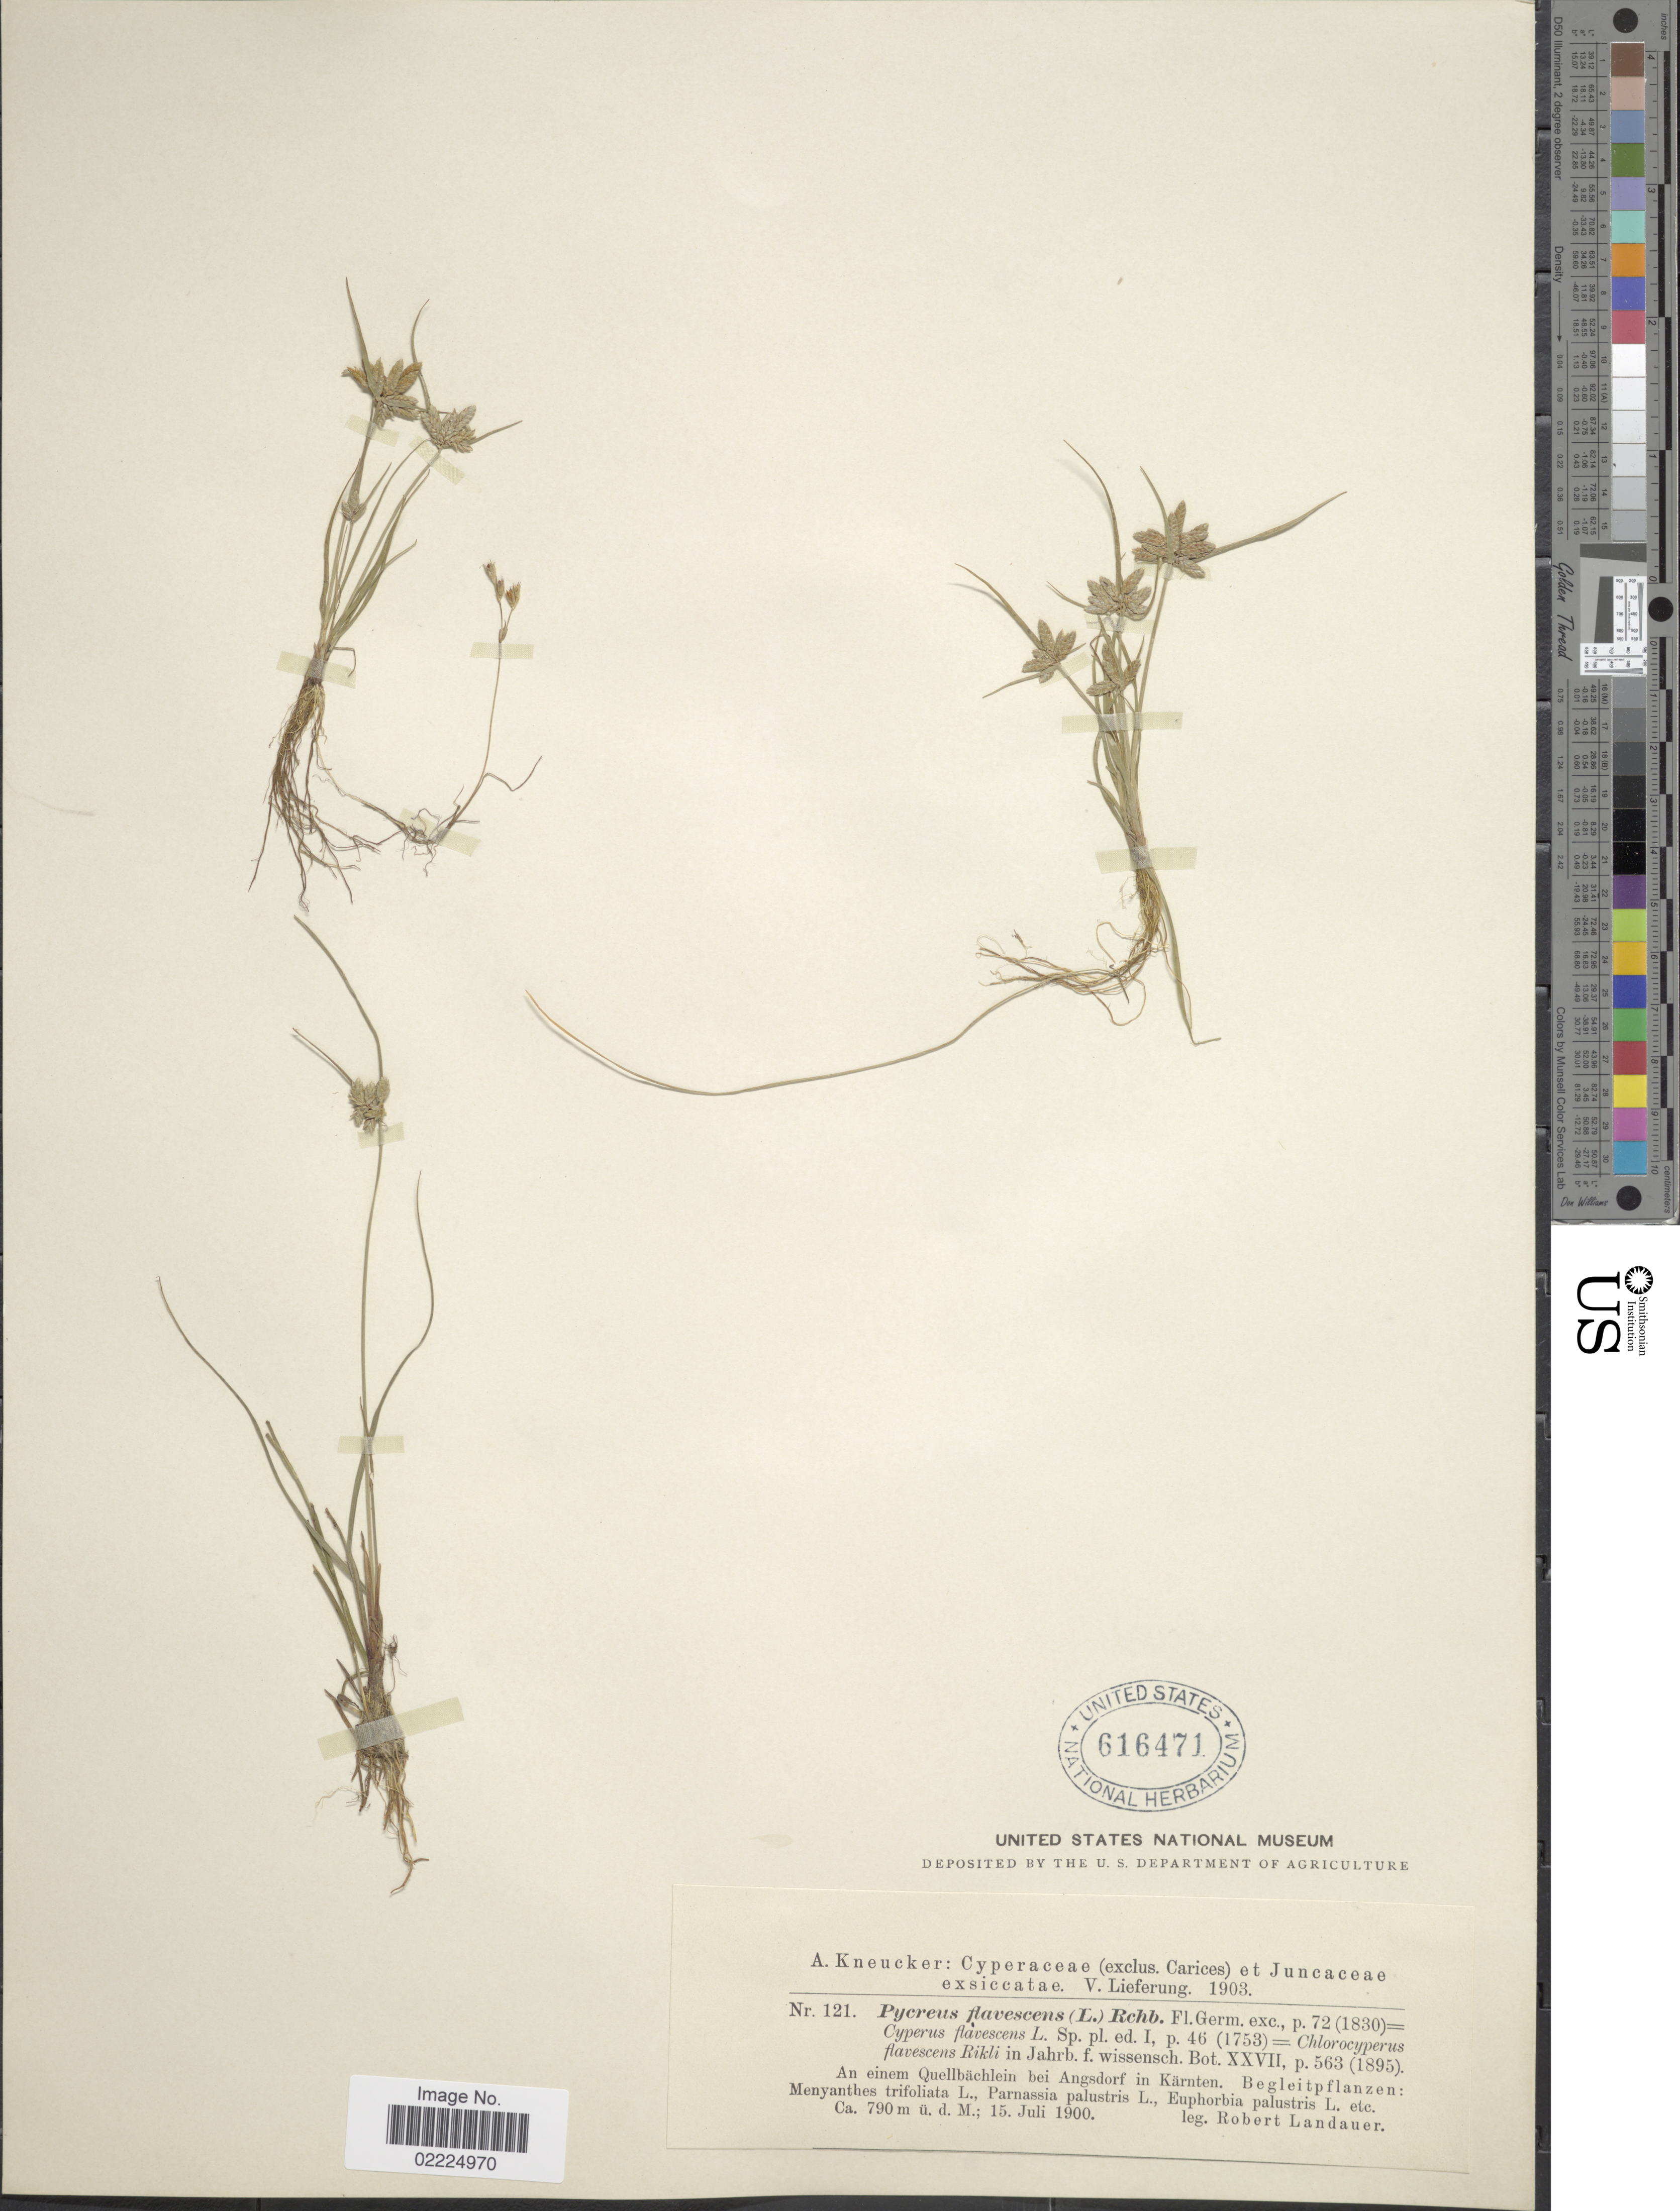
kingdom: Plantae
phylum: Tracheophyta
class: Liliopsida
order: Poales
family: Cyperaceae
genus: Cyperus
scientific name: Cyperus flavescens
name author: L.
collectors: R. Landauer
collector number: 121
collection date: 1900-07-15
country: Austria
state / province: Karnten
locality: An einem Quellbächlein bei Angsdorf in Kärnten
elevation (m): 790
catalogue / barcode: US 616471